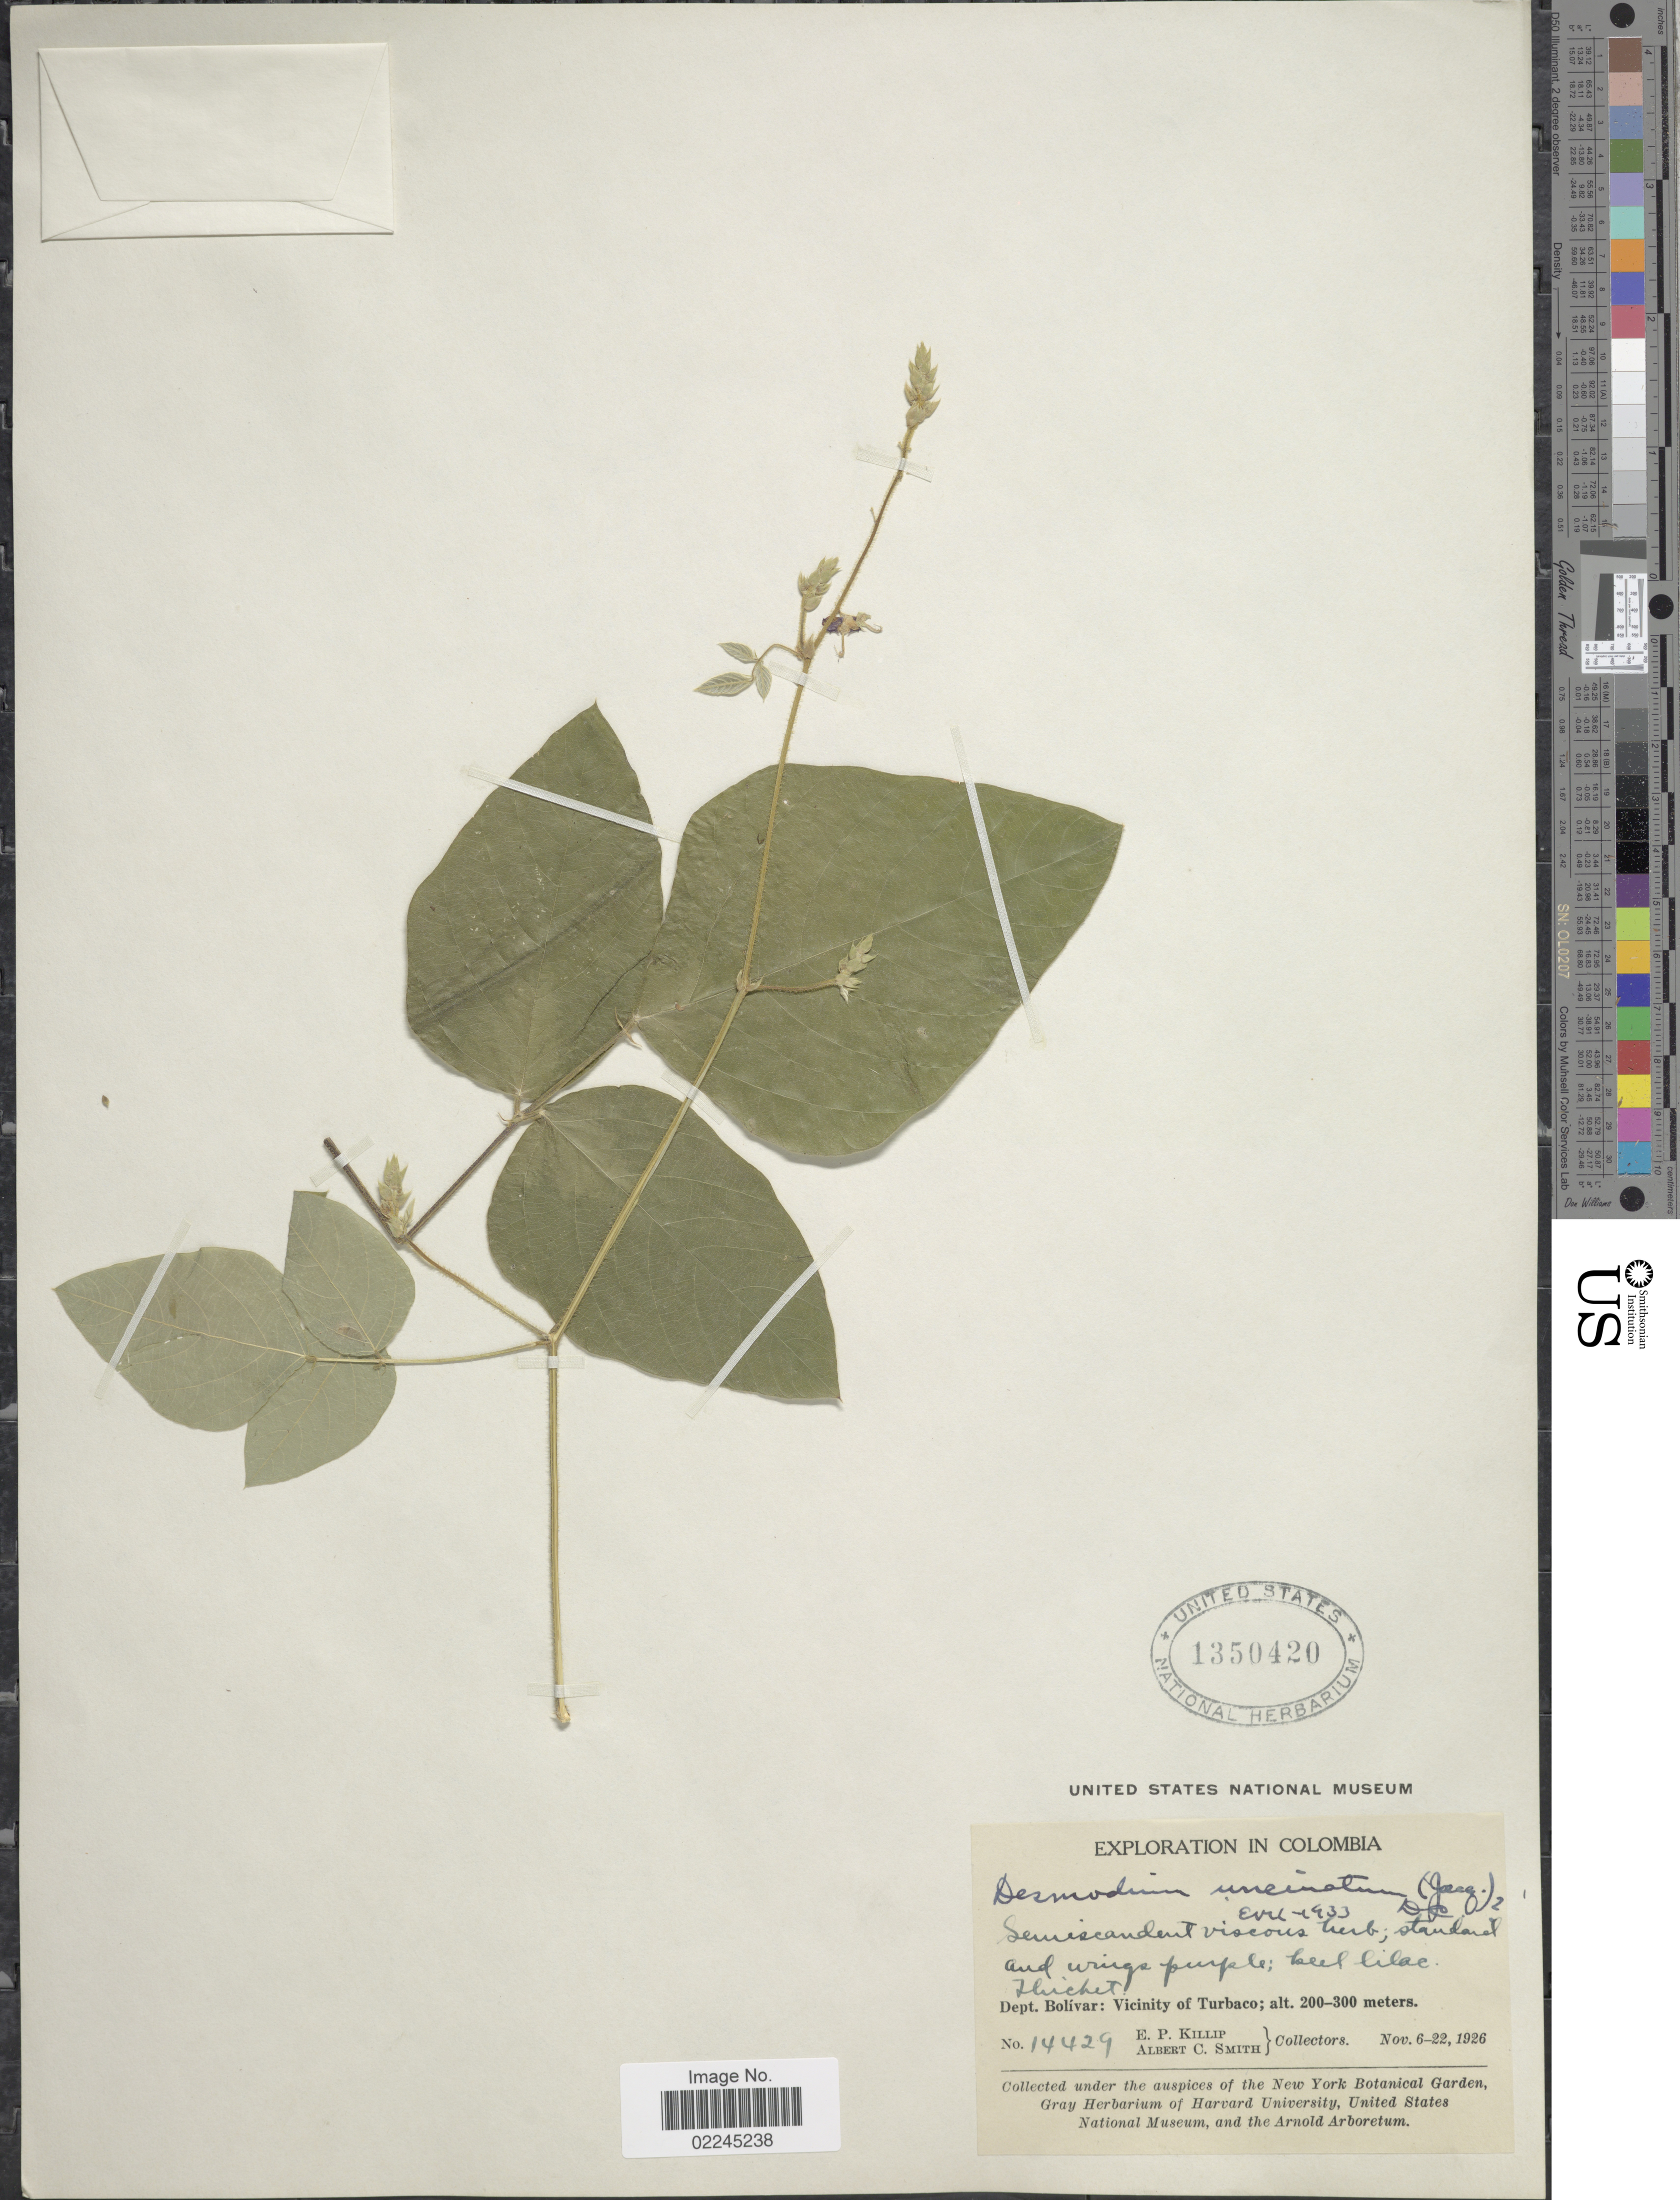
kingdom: Plantae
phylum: Tracheophyta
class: Magnoliopsida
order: Fabales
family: Fabaceae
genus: Desmodium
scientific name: Desmodium intortum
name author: (Mill.) Urb.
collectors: E. P. Killip & A. C. Smith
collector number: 14429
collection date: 1926-11-06/1926-11-22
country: Colombia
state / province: Bolívar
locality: Dept. Bolivar: Vicinity of Turbaco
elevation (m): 200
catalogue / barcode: US 1350420